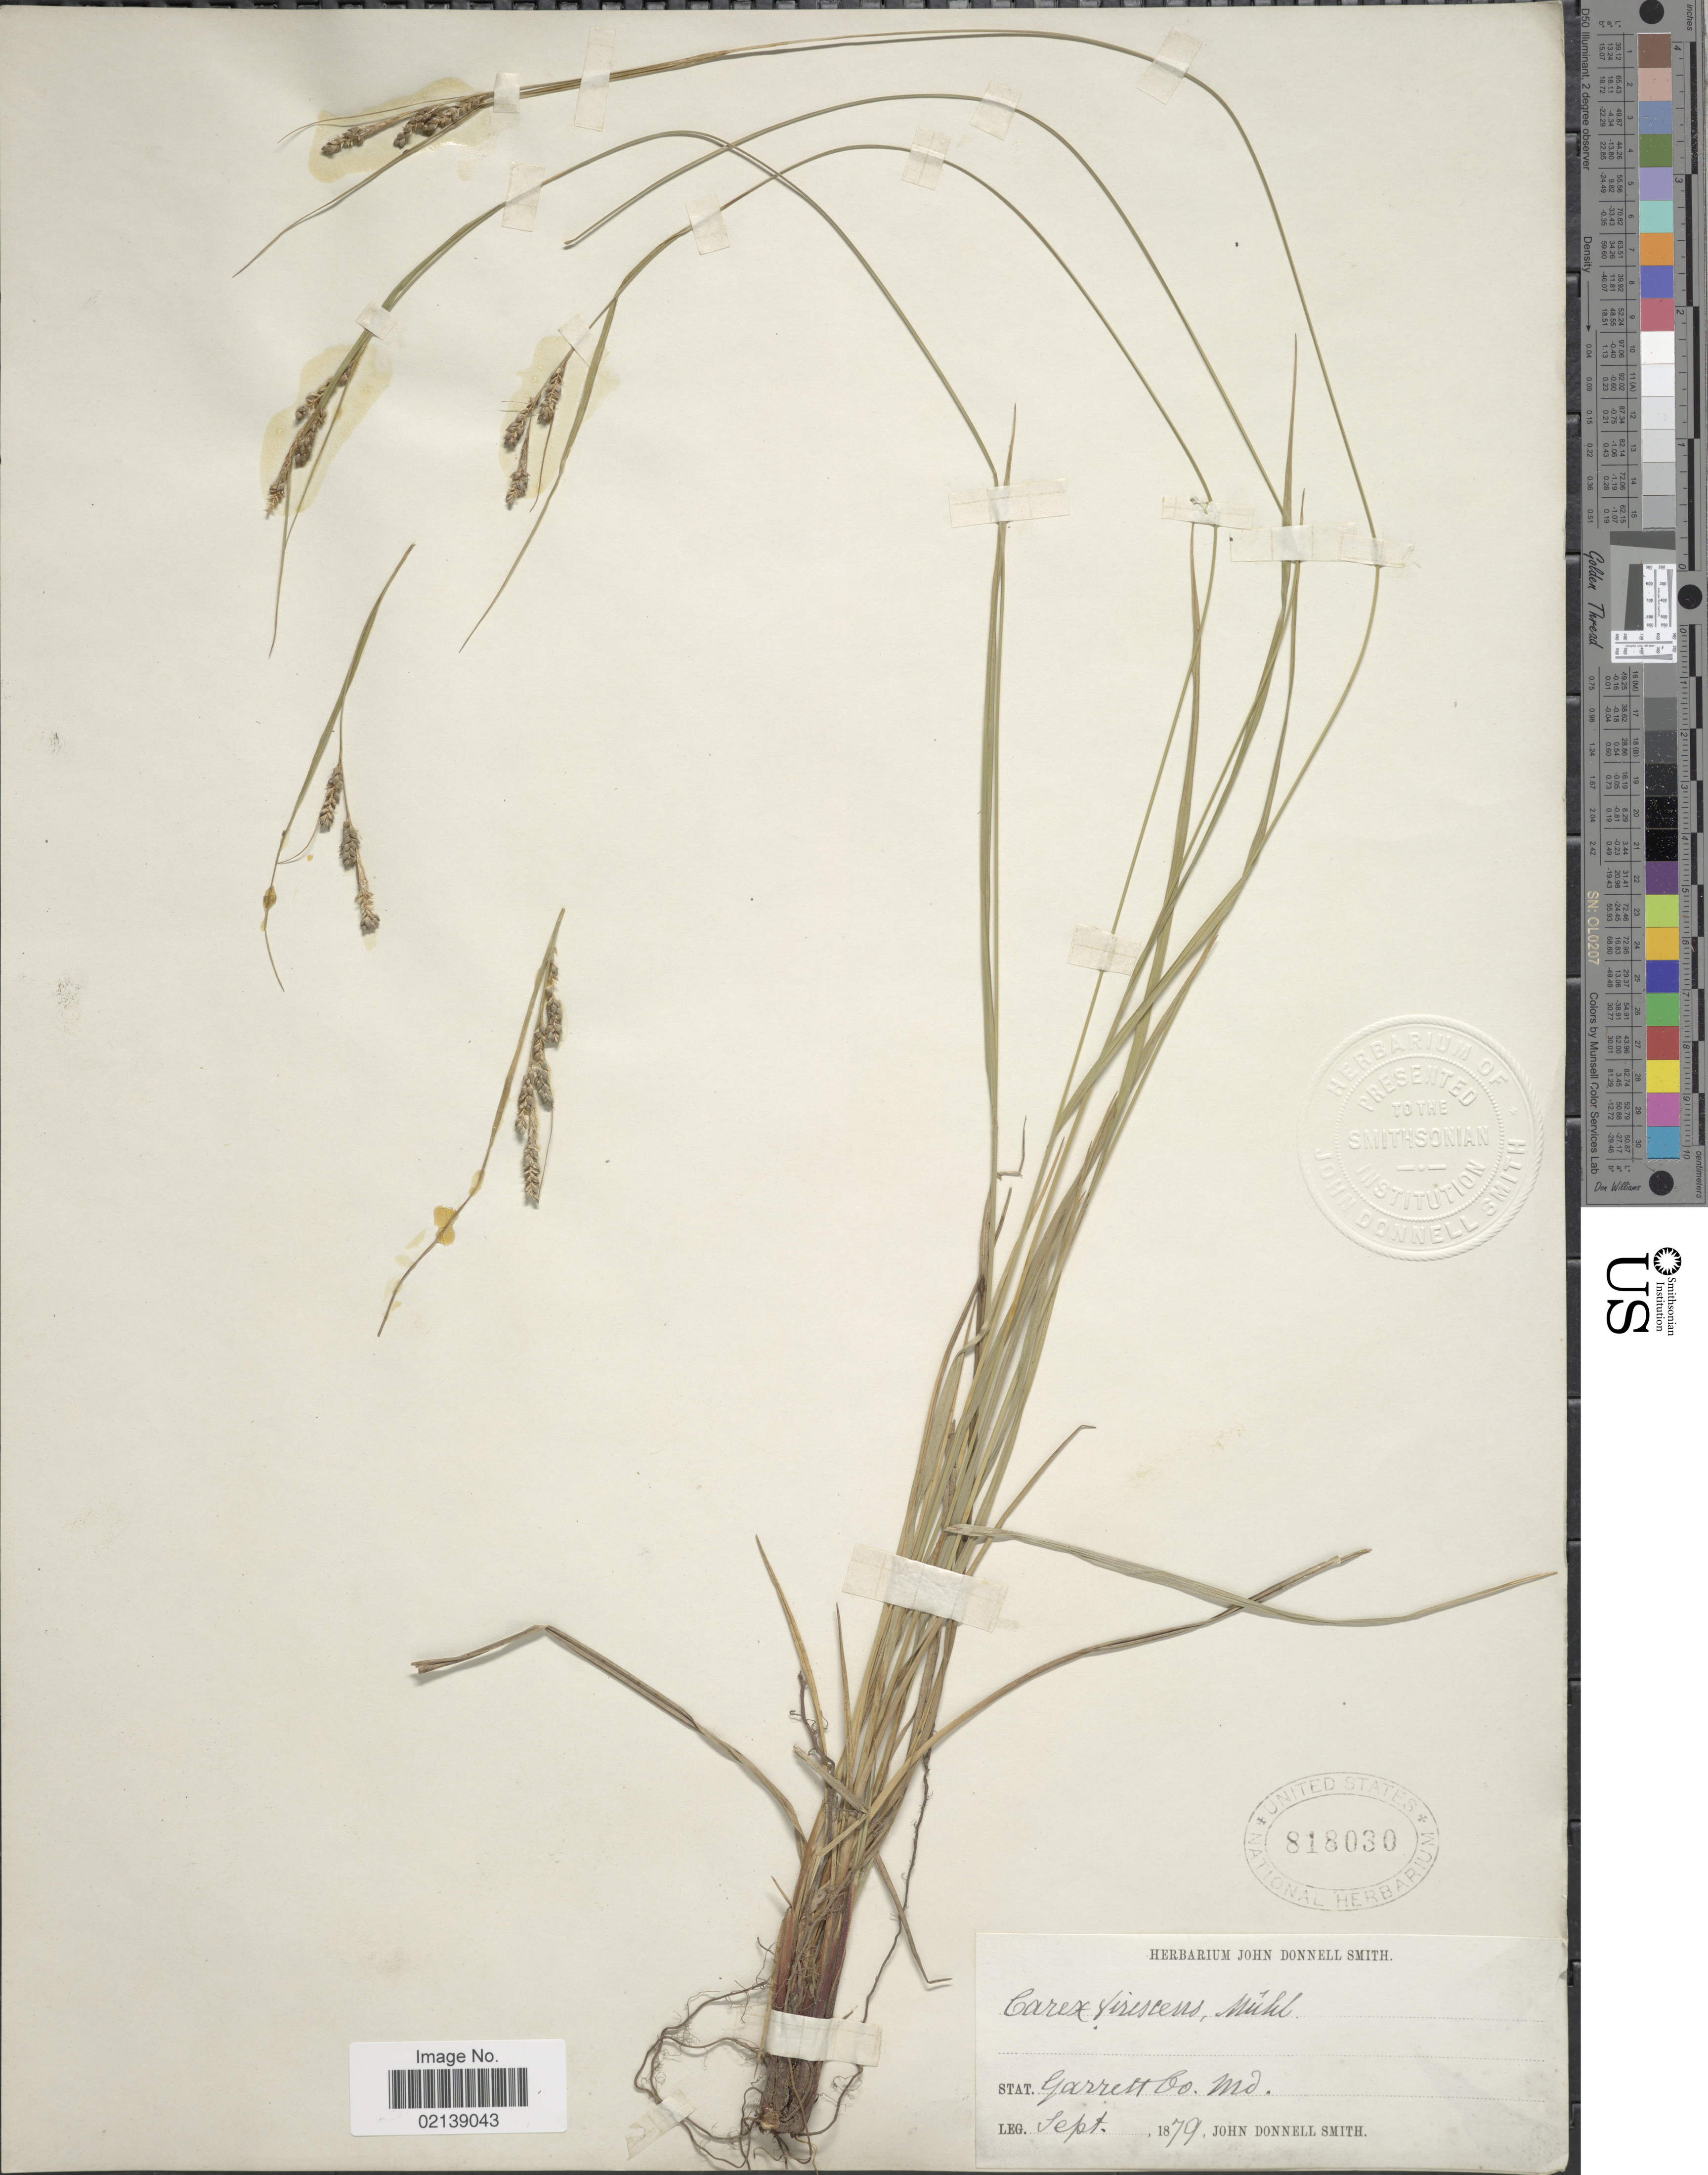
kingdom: Plantae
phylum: Tracheophyta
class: Liliopsida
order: Poales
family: Cyperaceae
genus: Carex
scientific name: Carex virescens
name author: Muhl. ex Willd.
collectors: J. Donnell Smith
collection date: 1879-09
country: United States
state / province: Maryland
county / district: Garrett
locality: Garrett Co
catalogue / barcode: US 818030